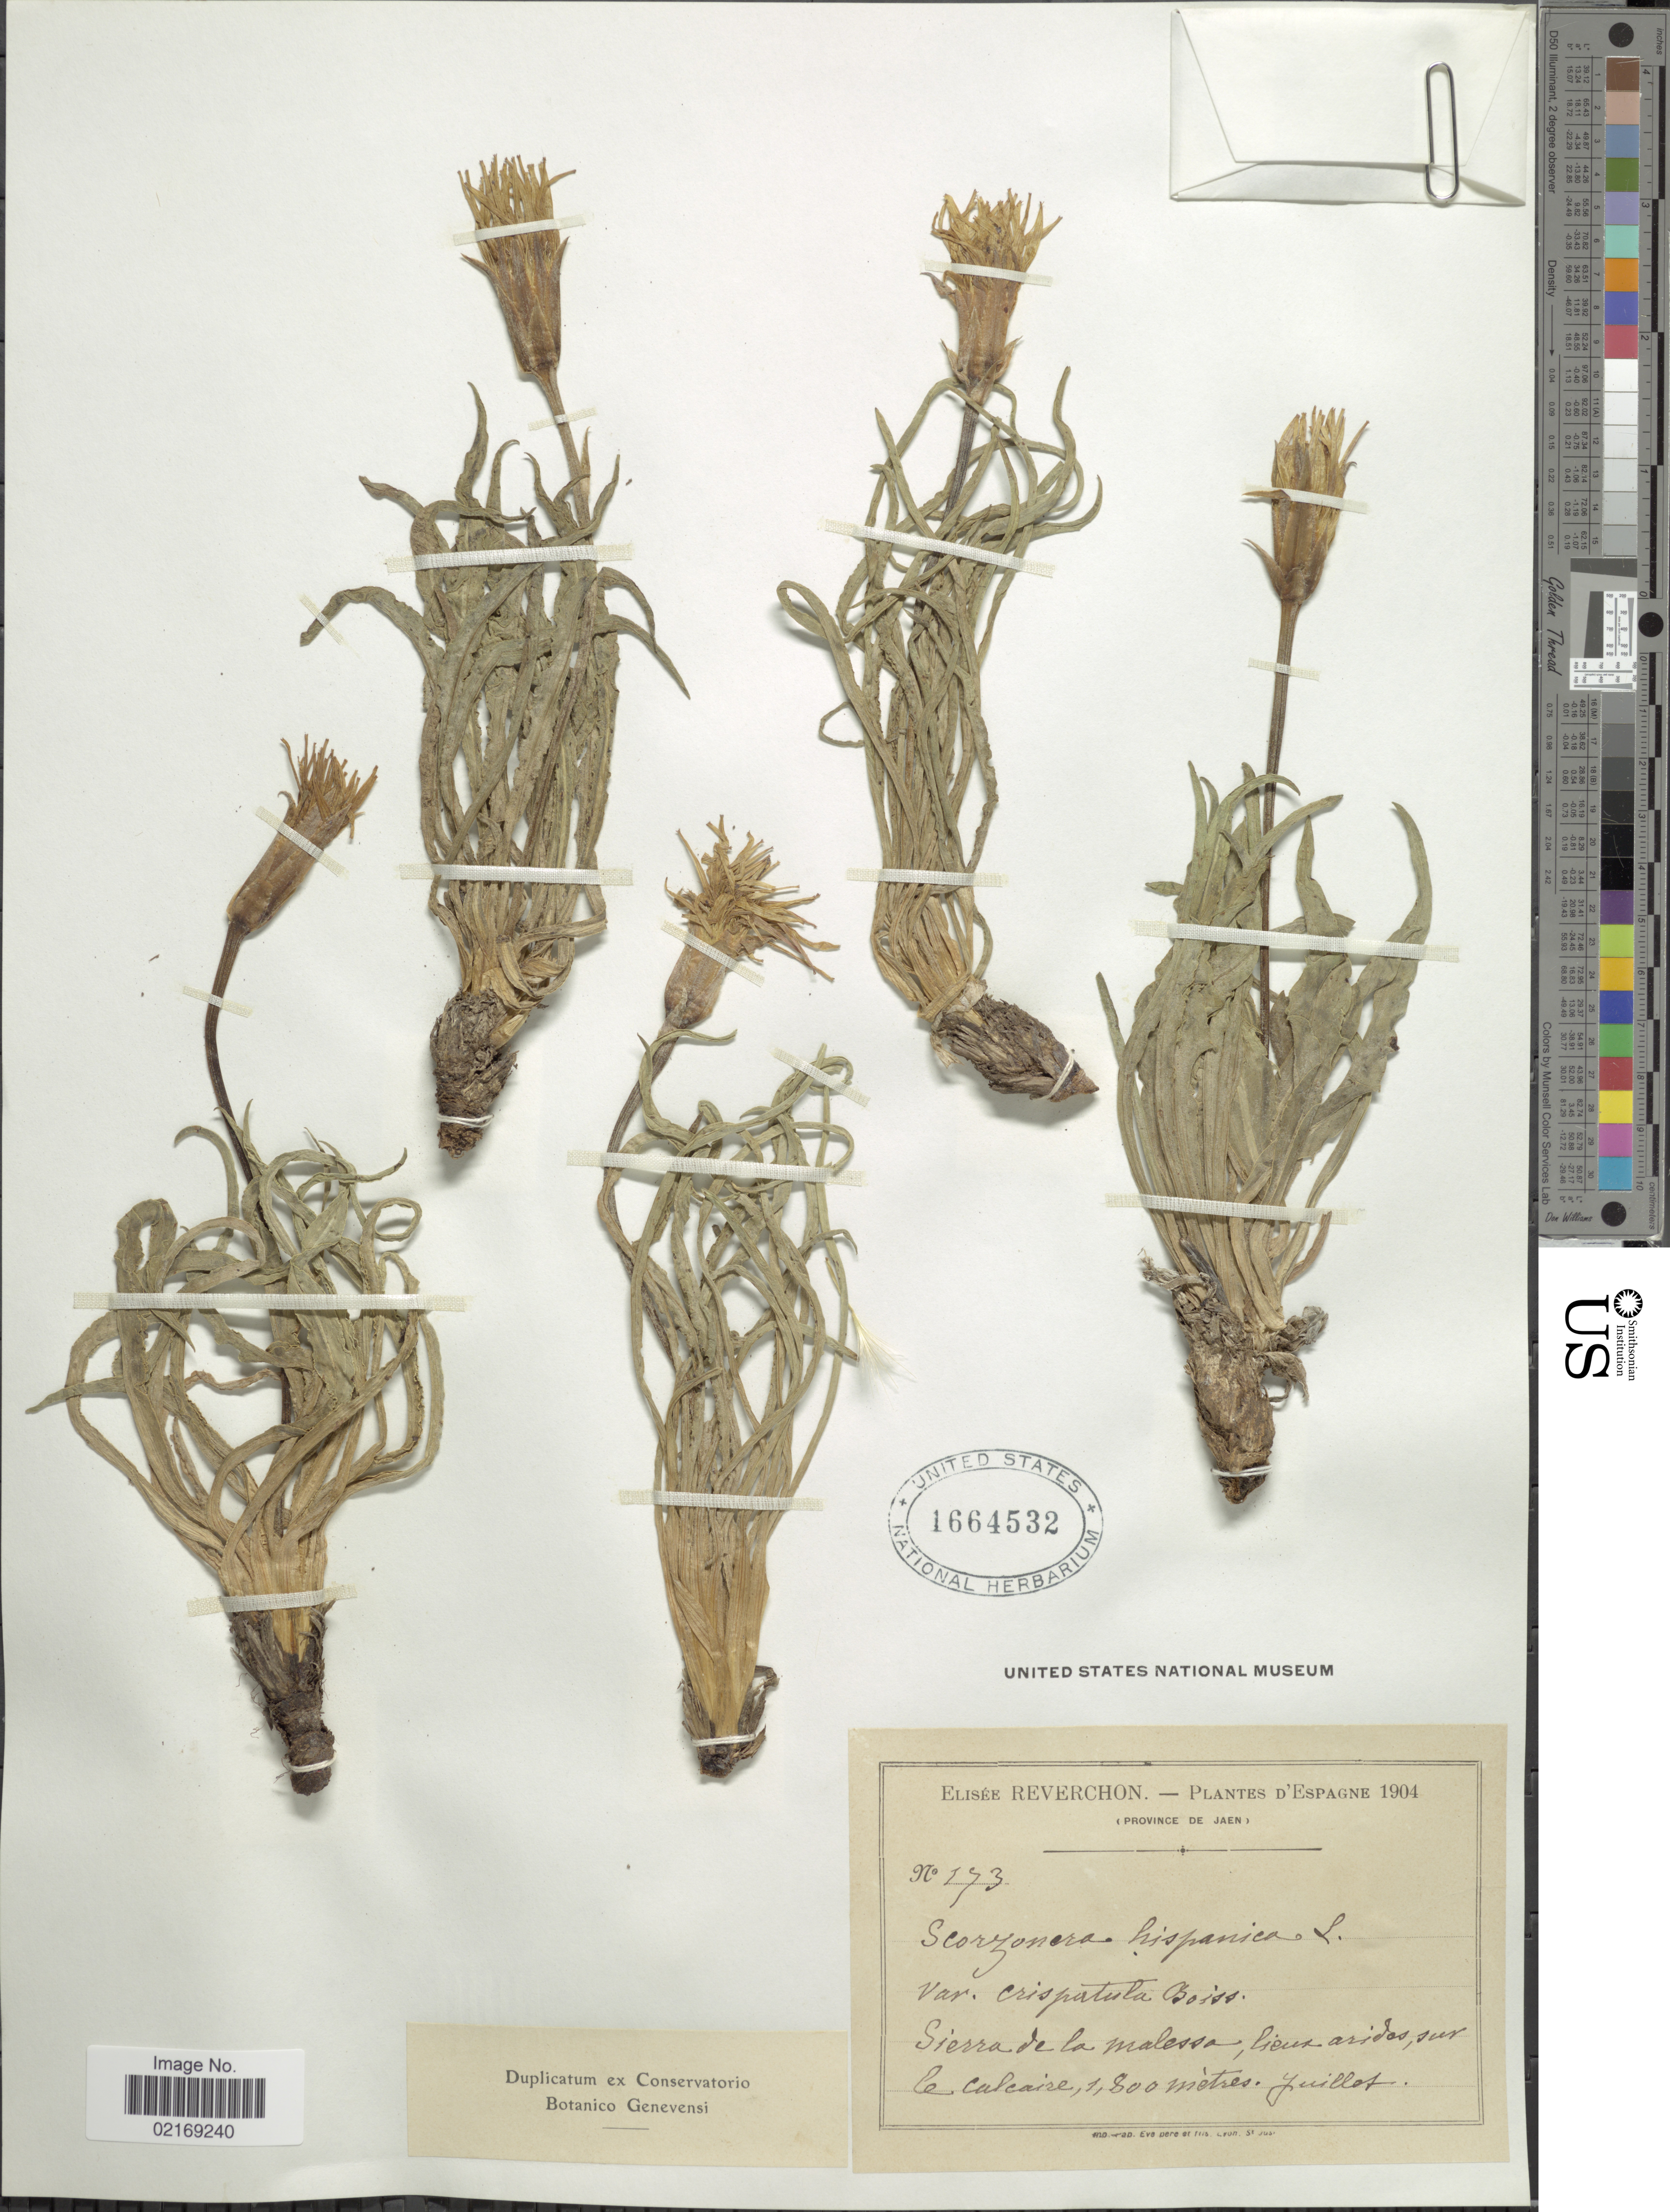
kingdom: Plantae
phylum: Tracheophyta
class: Magnoliopsida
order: Asterales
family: Asteraceae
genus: Scorzonera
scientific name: Scorzonera hispanica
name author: L.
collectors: E. Reverchon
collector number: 173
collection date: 1904-07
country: Spain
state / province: Andalucia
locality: Espagne, Sierra de la Malessa, lieux arides, sur le calcaire.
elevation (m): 1800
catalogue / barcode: US 1664532